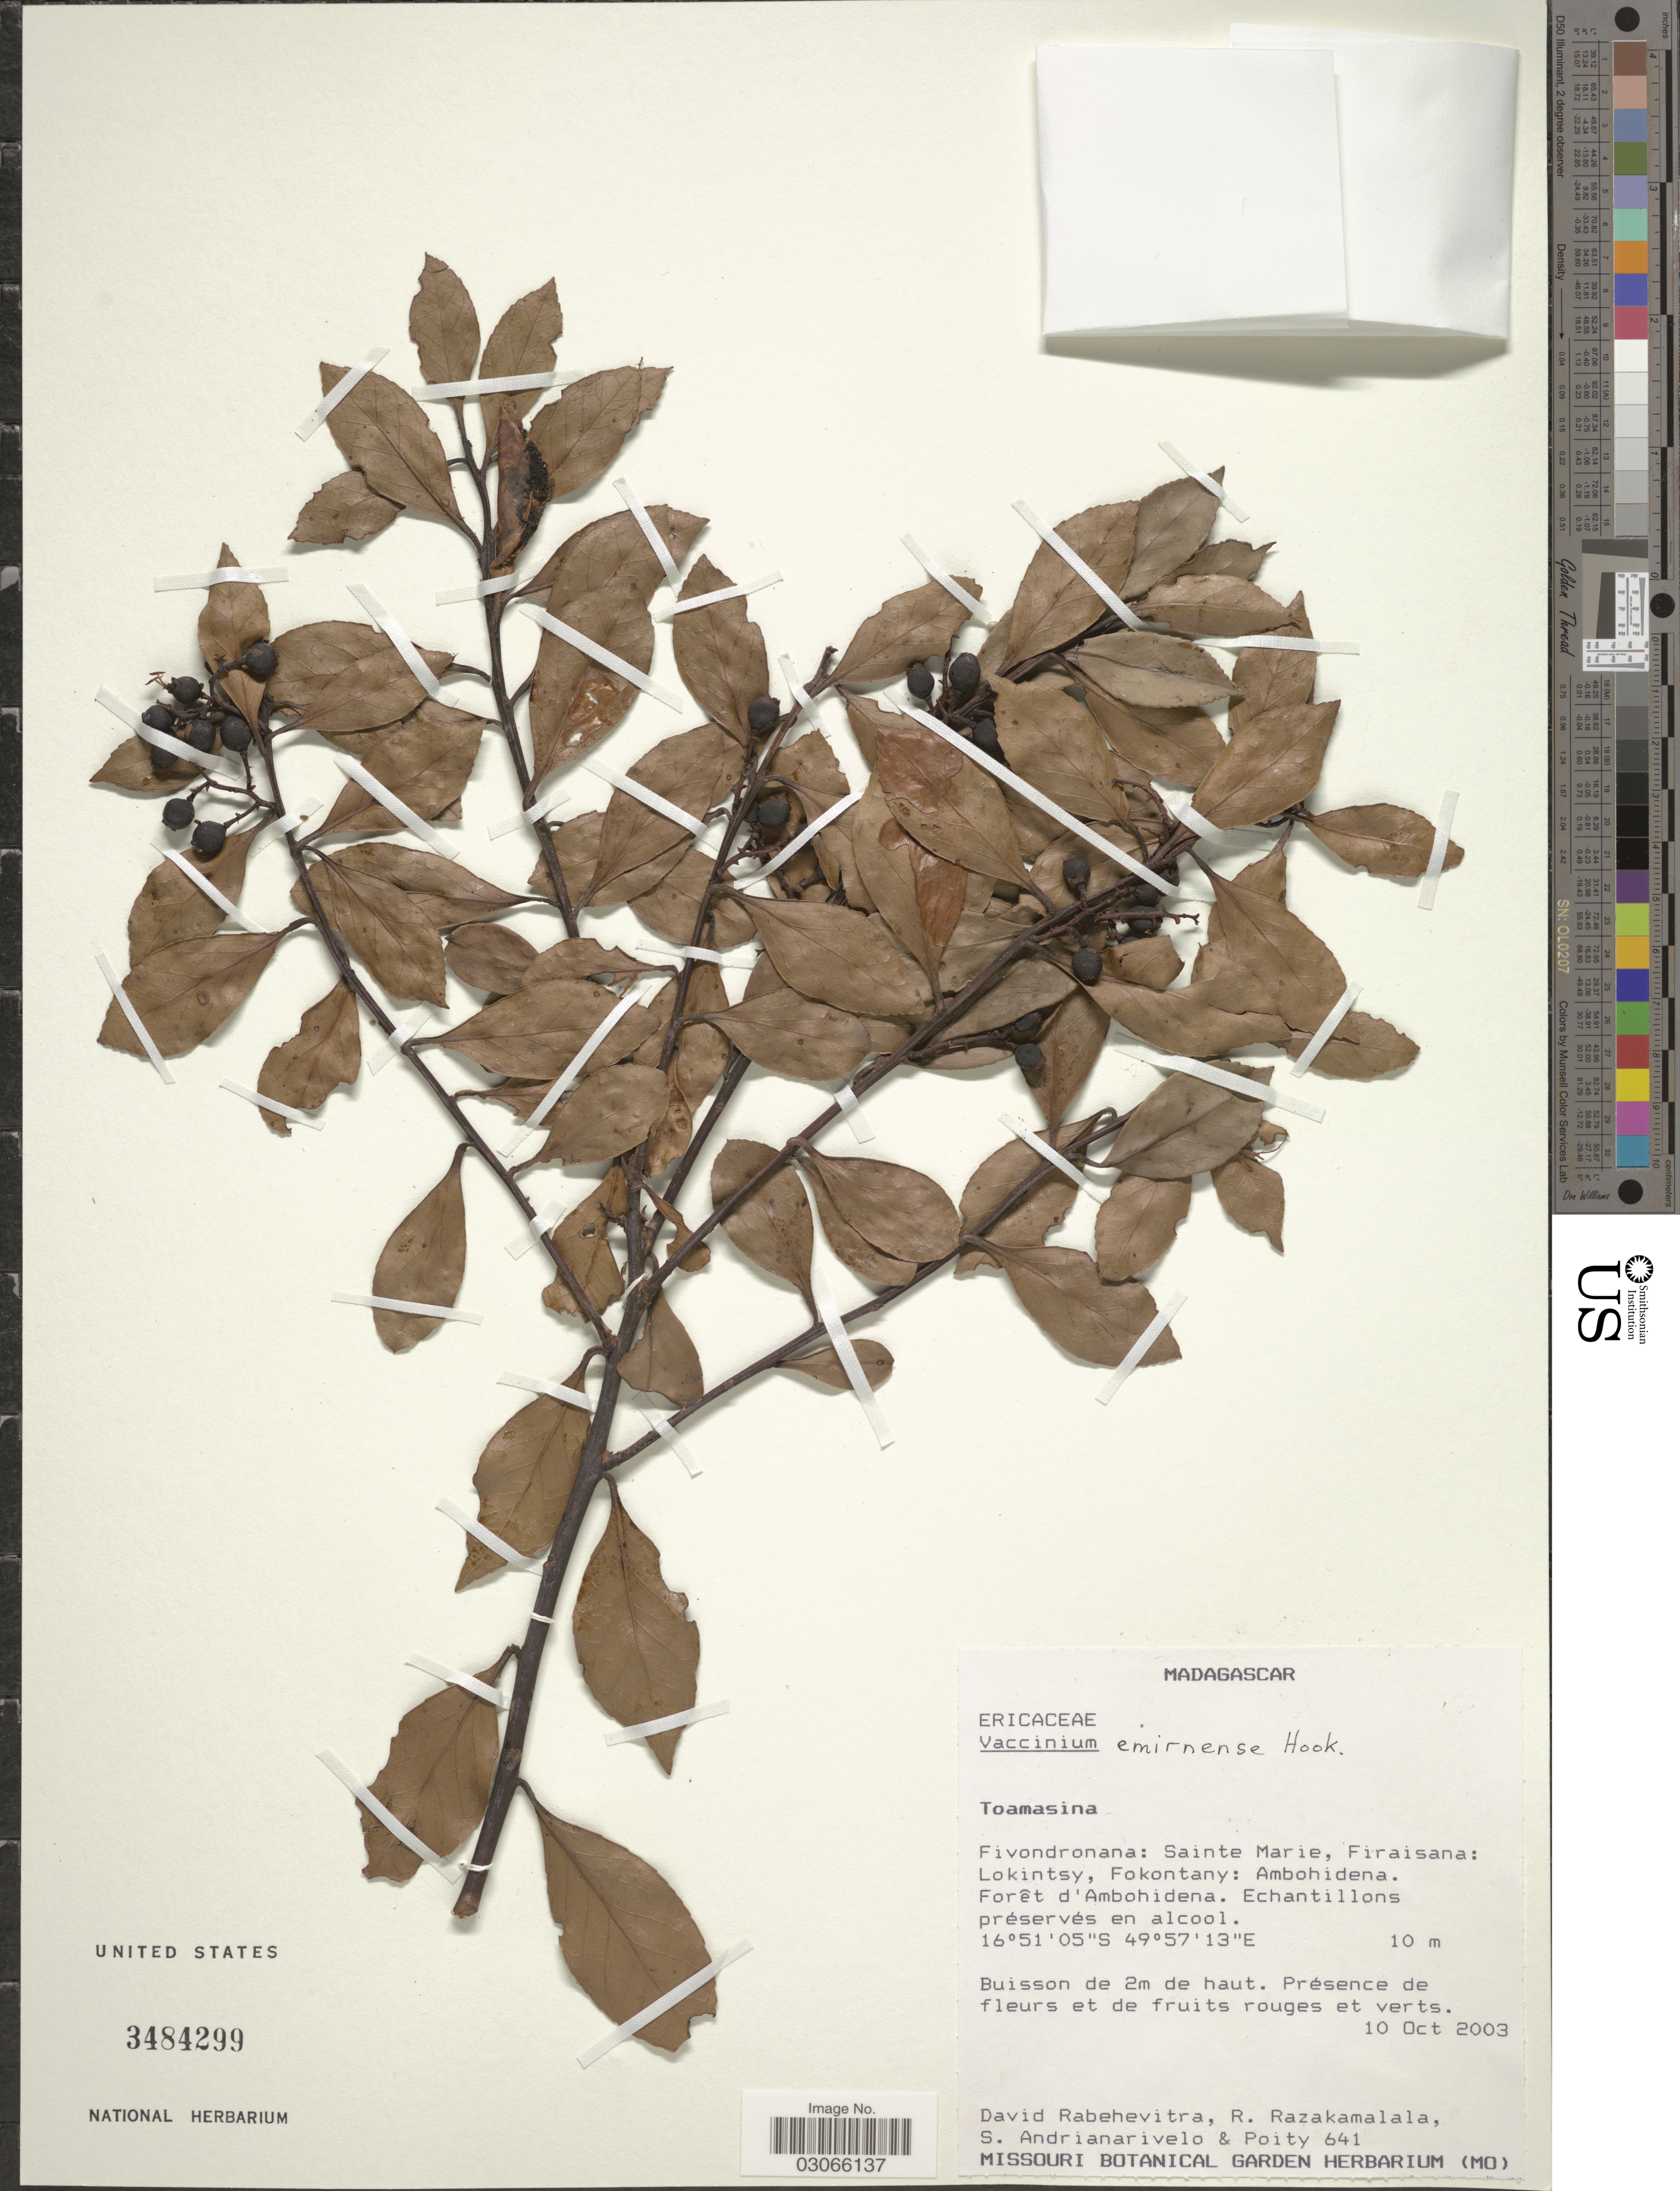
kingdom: Plantae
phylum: Tracheophyta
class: Magnoliopsida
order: Ericales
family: Ericaceae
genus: Vaccinium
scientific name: Vaccinium emirnense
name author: Hook.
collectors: D. Rabehevitra, R. Razakamalala, S. Andrianarivelo & -. Poity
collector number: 641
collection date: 2003-10-10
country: Madagascar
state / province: Analanjirofo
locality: Fivondronana: Sainte Marie, Firaisana: Lokintsy, Fokontany: Ambohidena. Forêt d'Ambohidena.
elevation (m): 10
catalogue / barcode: US 3484299